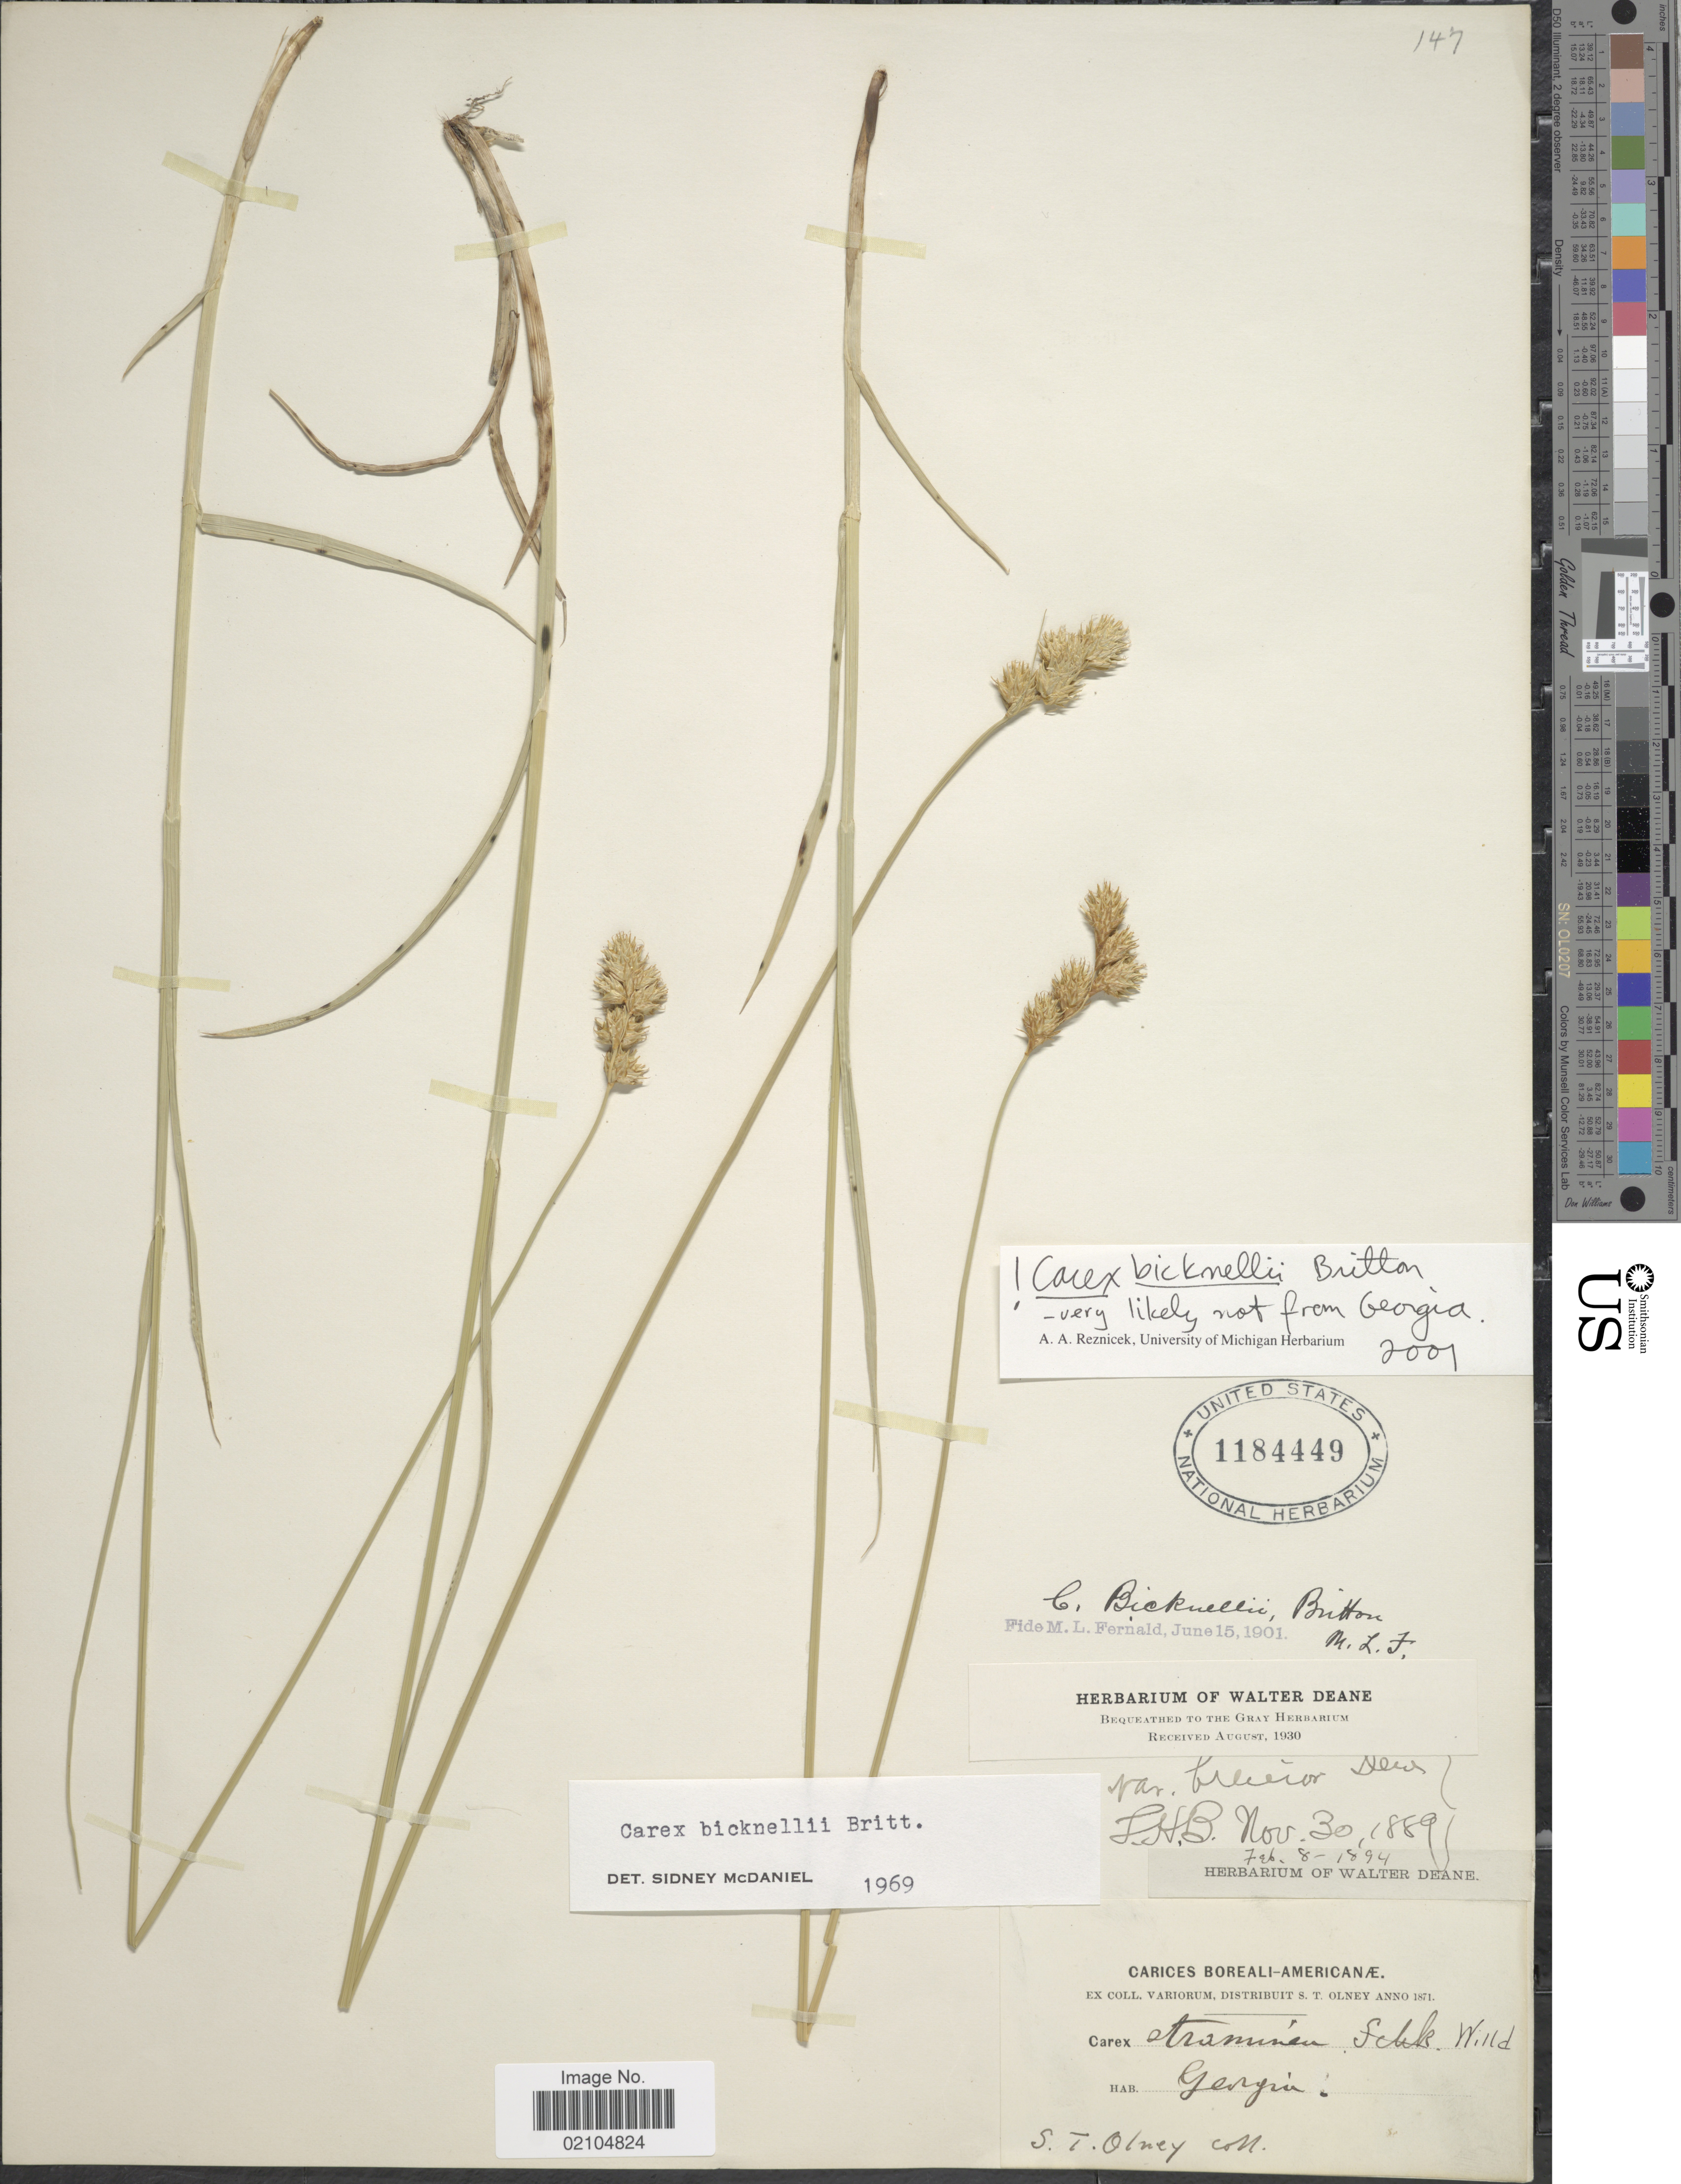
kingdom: Plantae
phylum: Tracheophyta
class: Liliopsida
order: Poales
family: Cyperaceae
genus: Carex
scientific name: Carex bicknellii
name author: Britton & A. Br.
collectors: S. Olney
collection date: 1871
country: United States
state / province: Georgia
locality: Craices Boreali-Americanae.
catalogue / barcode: US 1184449